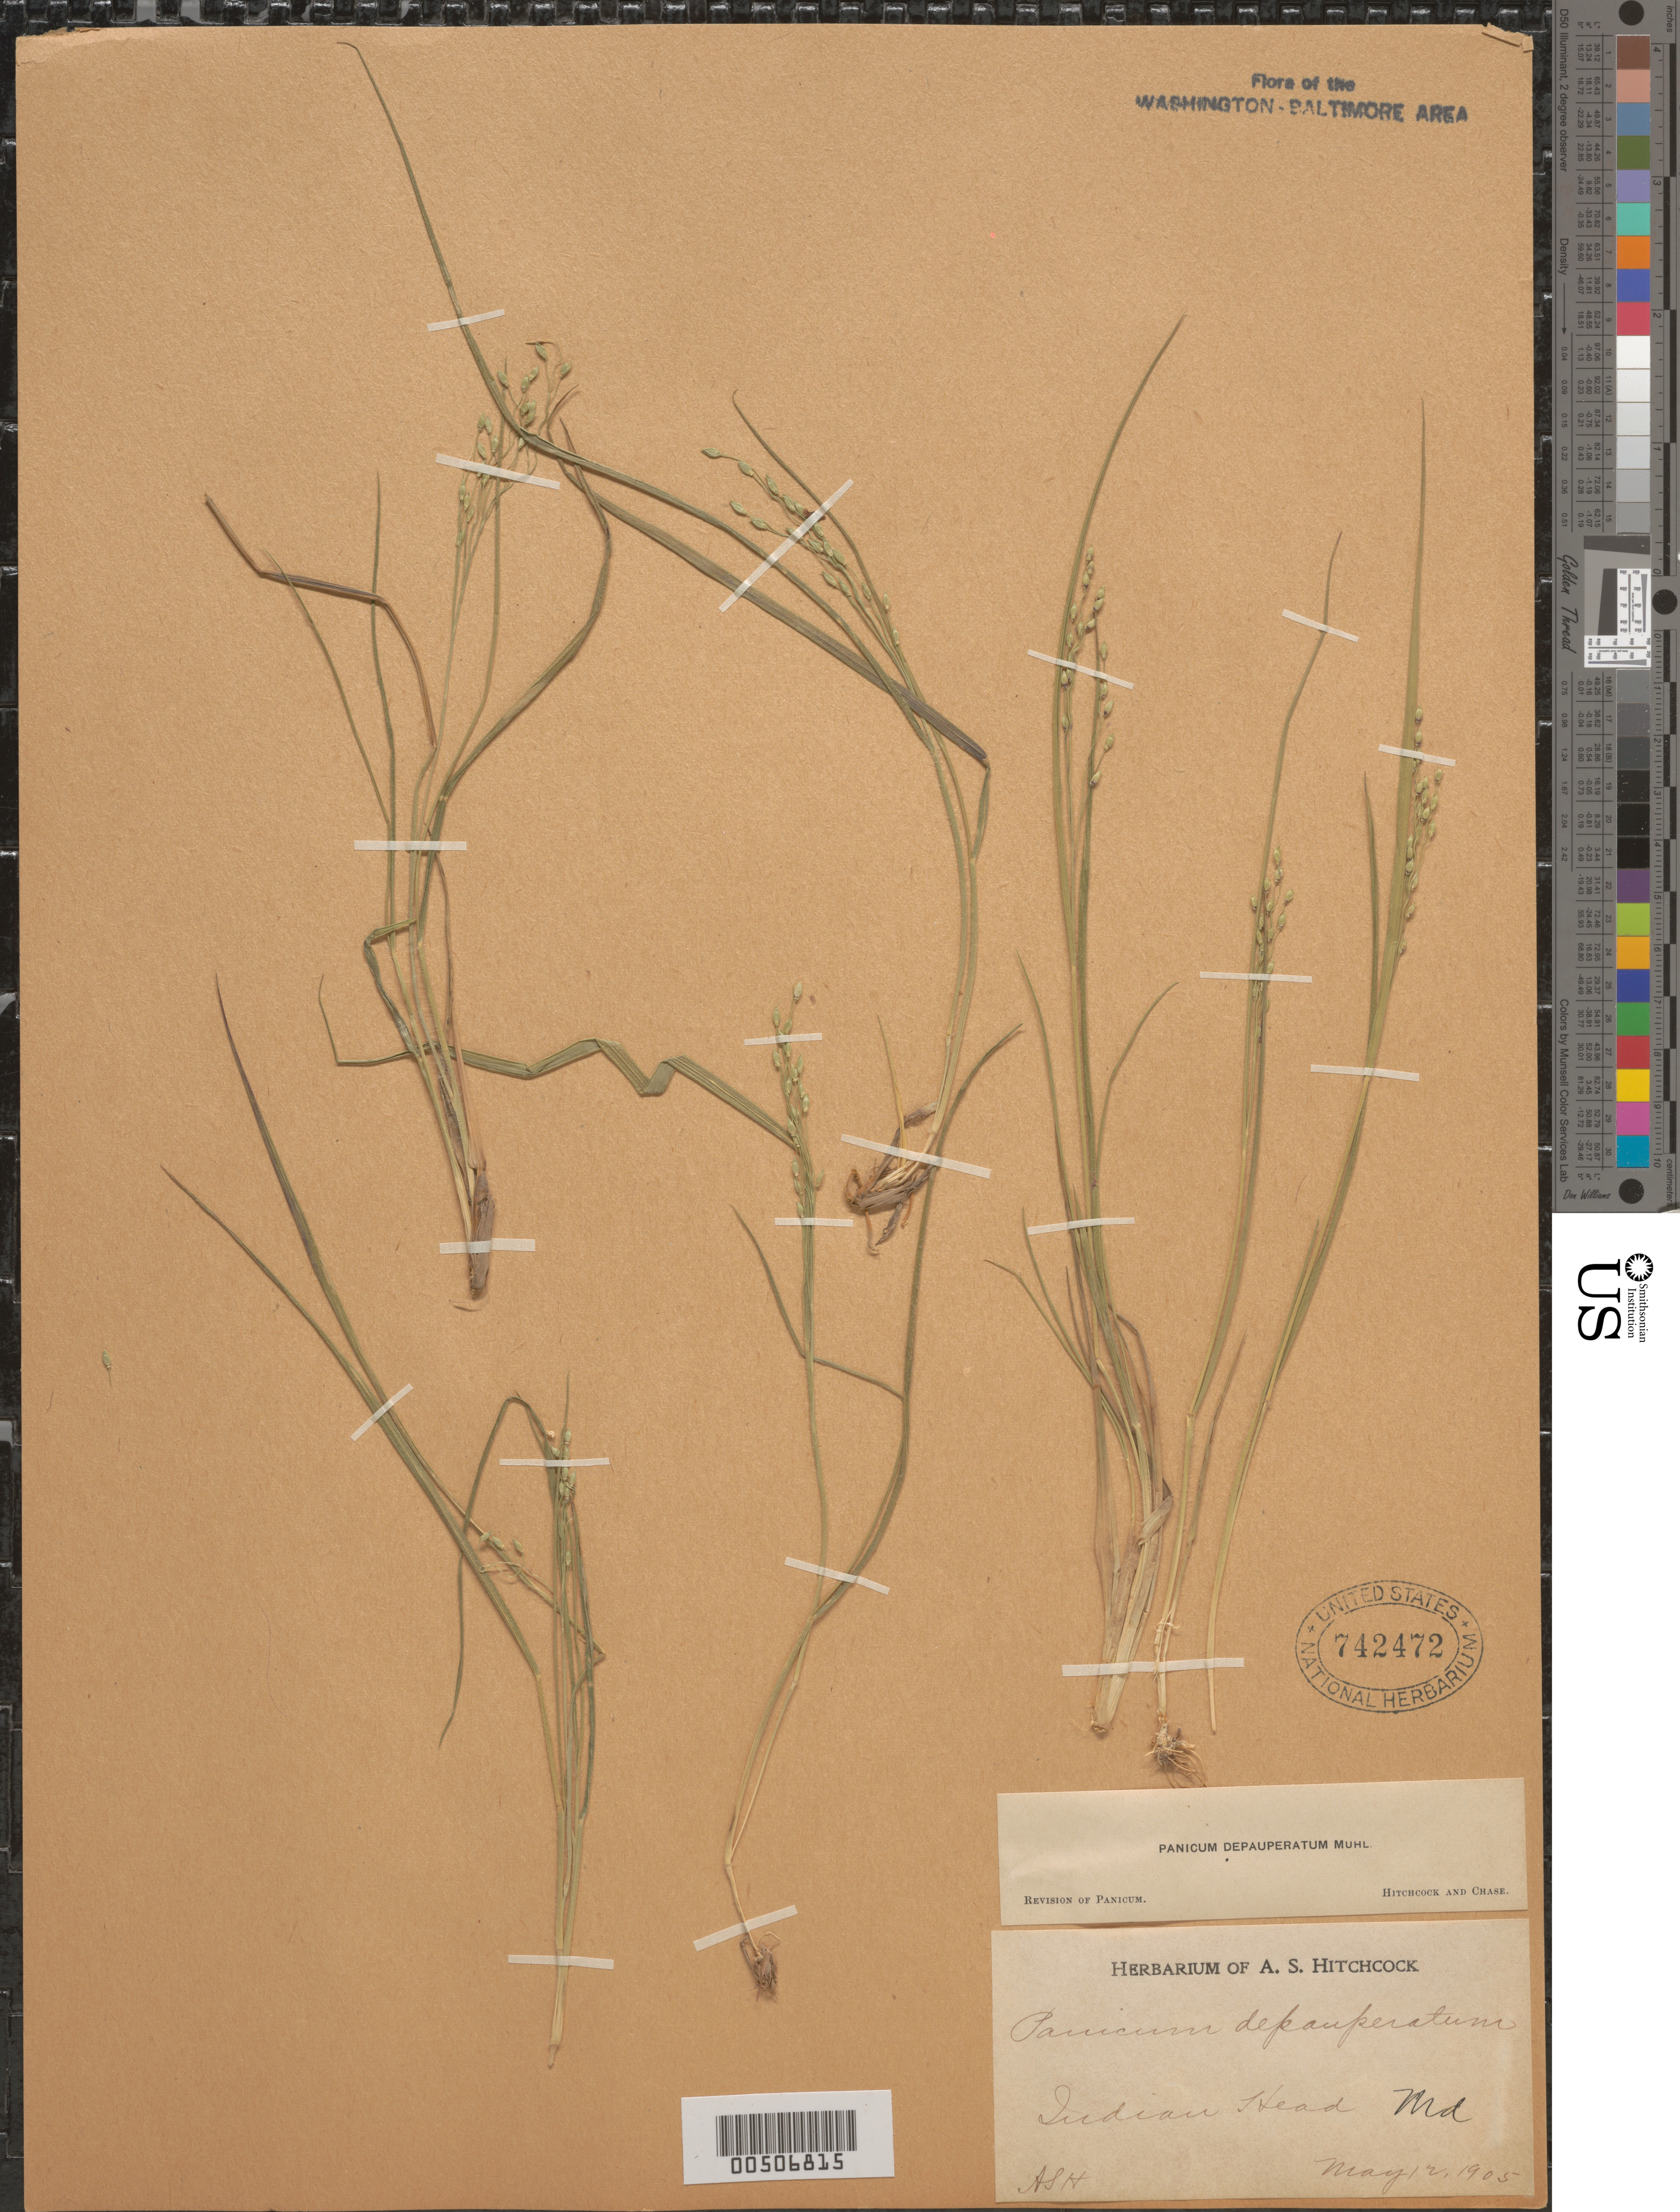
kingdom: Plantae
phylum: Tracheophyta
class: Liliopsida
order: Poales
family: Poaceae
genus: Dichanthelium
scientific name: Dichanthelium depauperatum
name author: (Muhl.) Gould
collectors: A. S. Hitchcock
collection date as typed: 12 May 1905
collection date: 1905-05-12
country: United States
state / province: Maryland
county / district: Charles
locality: Indian Head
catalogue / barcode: US 742472